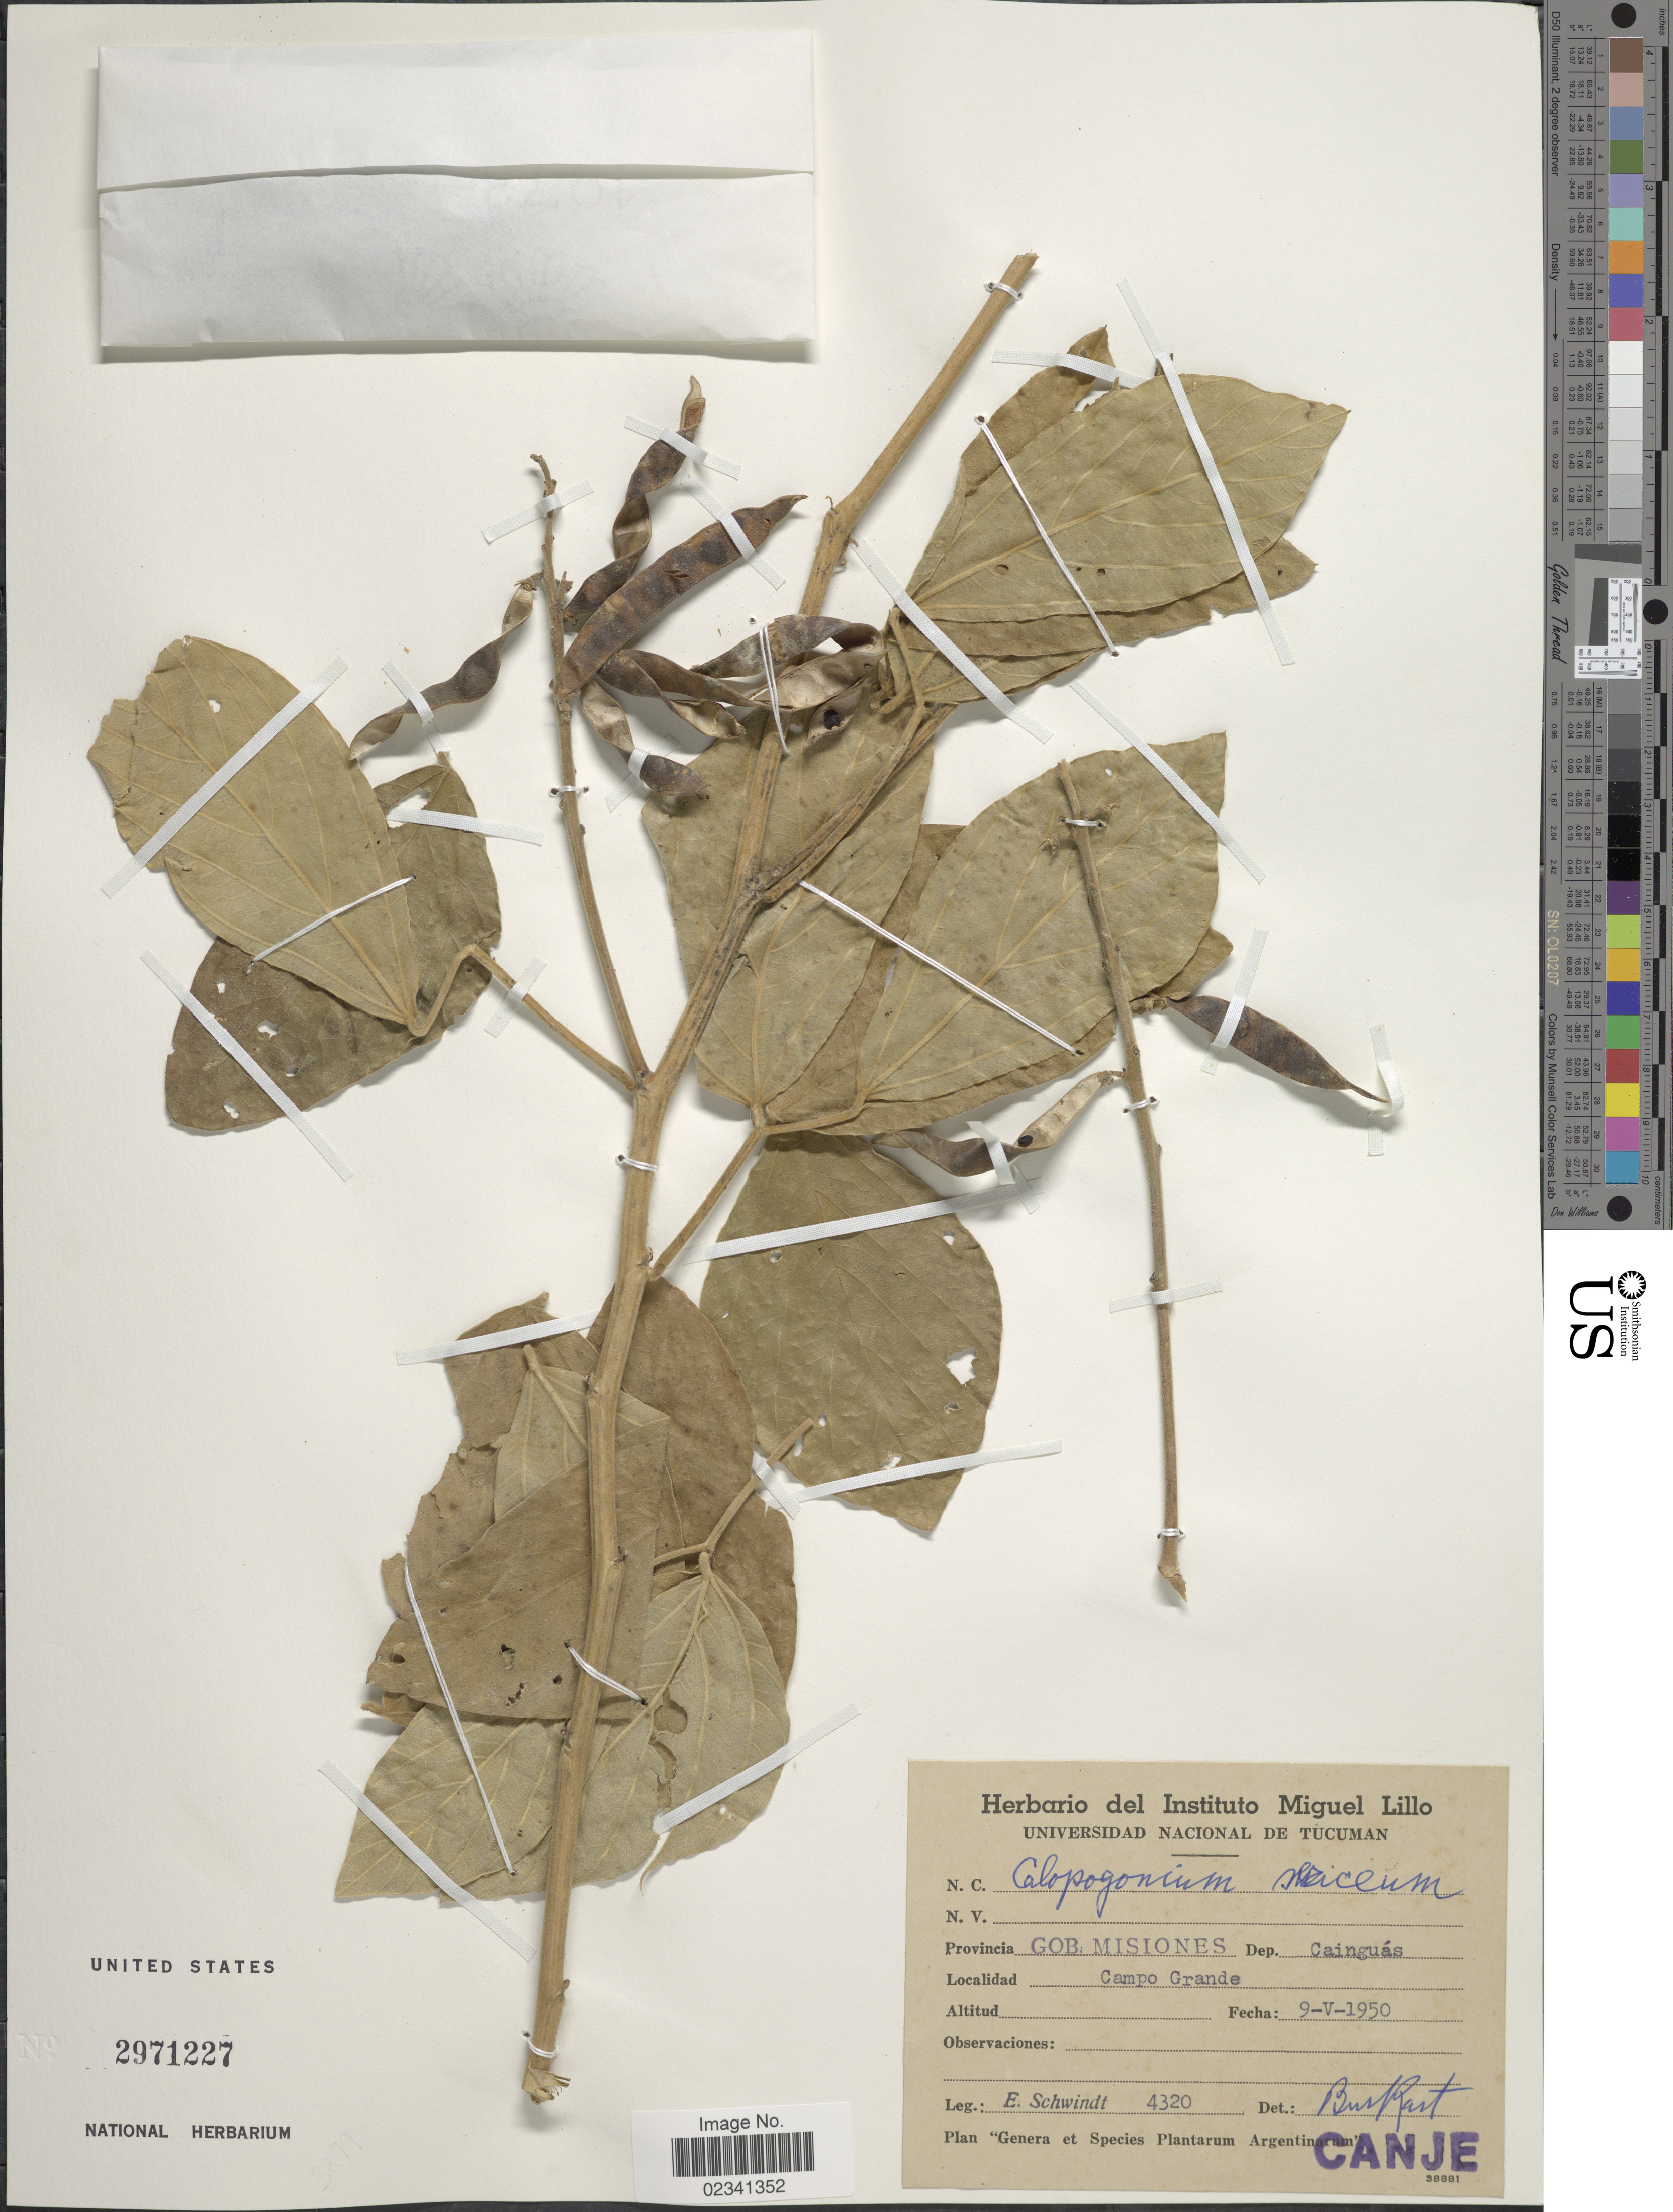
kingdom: Plantae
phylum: Tracheophyta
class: Magnoliopsida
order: Fabales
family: Fabaceae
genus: Calopogonium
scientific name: Calopogonium sericeum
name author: (Benth.) Chodat & Hassl.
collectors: E. Schwindt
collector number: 4320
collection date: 1950-05-09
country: Argentina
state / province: Misiones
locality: Provincia Gob. Misiones, Dep. Cainguas, Campo Grande, Canje [unsure placement]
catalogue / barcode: US 2971227